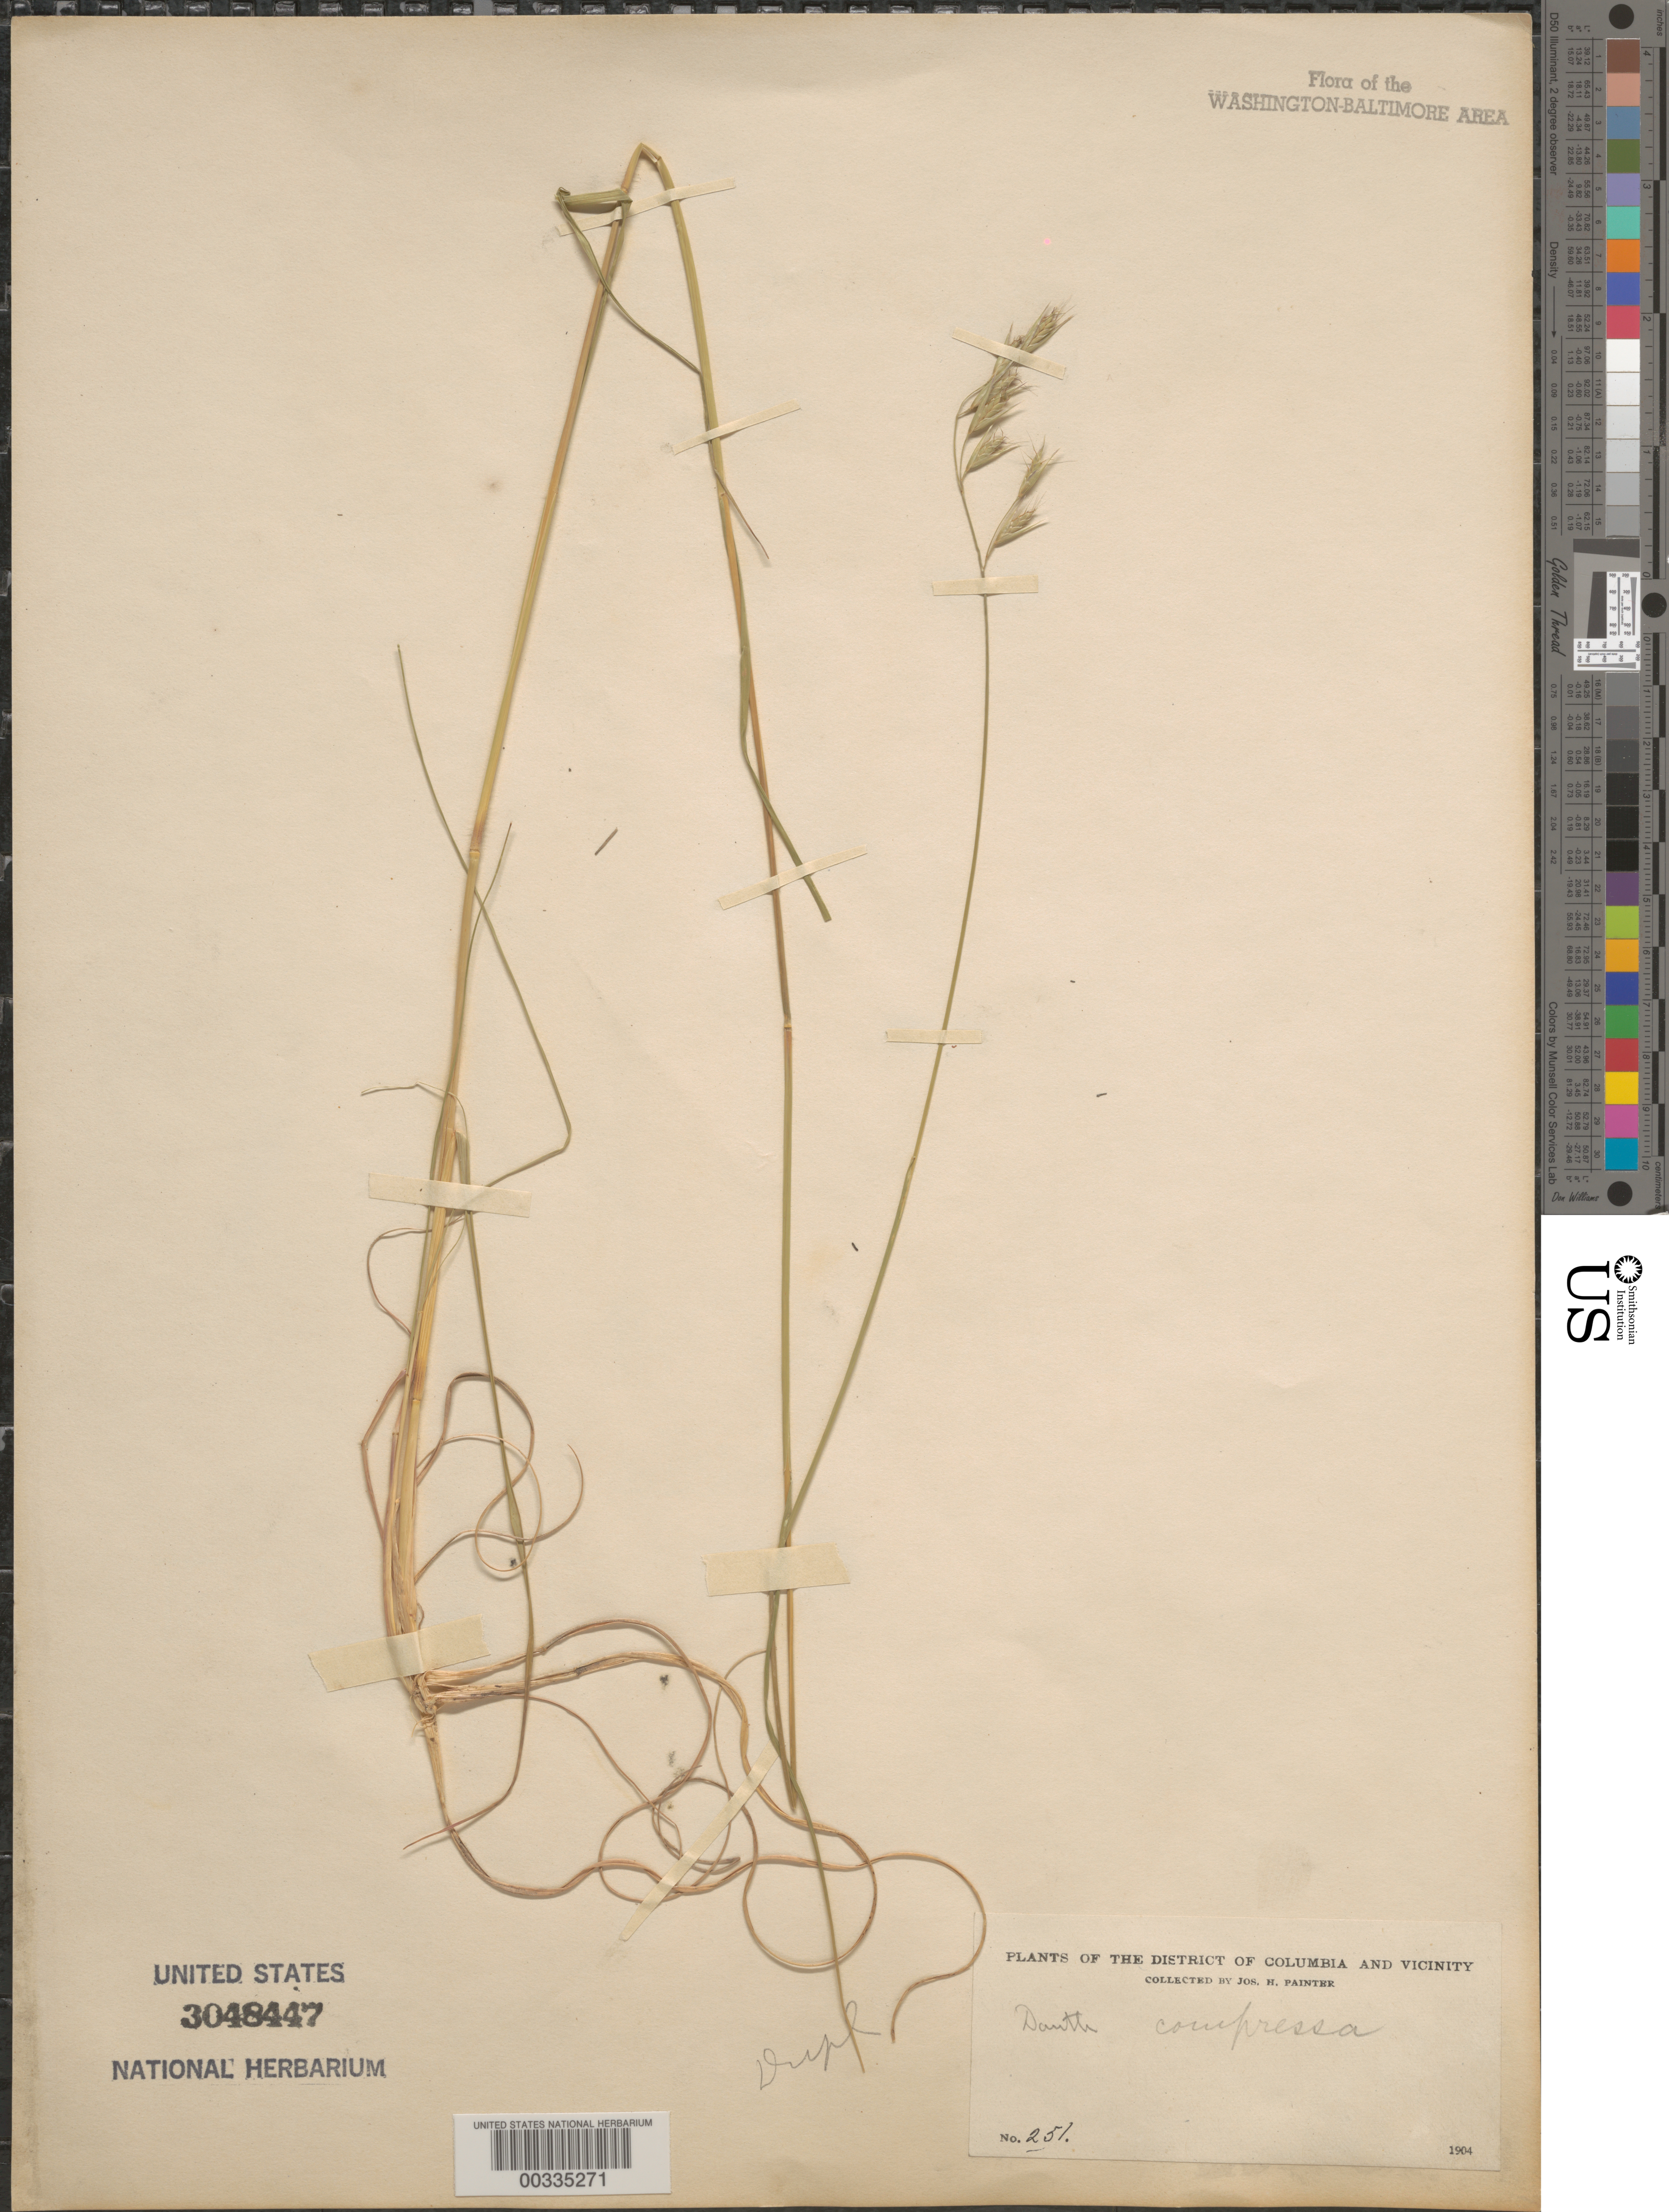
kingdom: Plantae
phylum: Tracheophyta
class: Liliopsida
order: Poales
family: Poaceae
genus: Danthonia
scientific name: Danthonia compressa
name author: Austin in F. Peck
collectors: J. H. Painter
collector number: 251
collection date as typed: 1904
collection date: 1904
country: United States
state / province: District of Columbia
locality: Washington DC area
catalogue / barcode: US 3048447